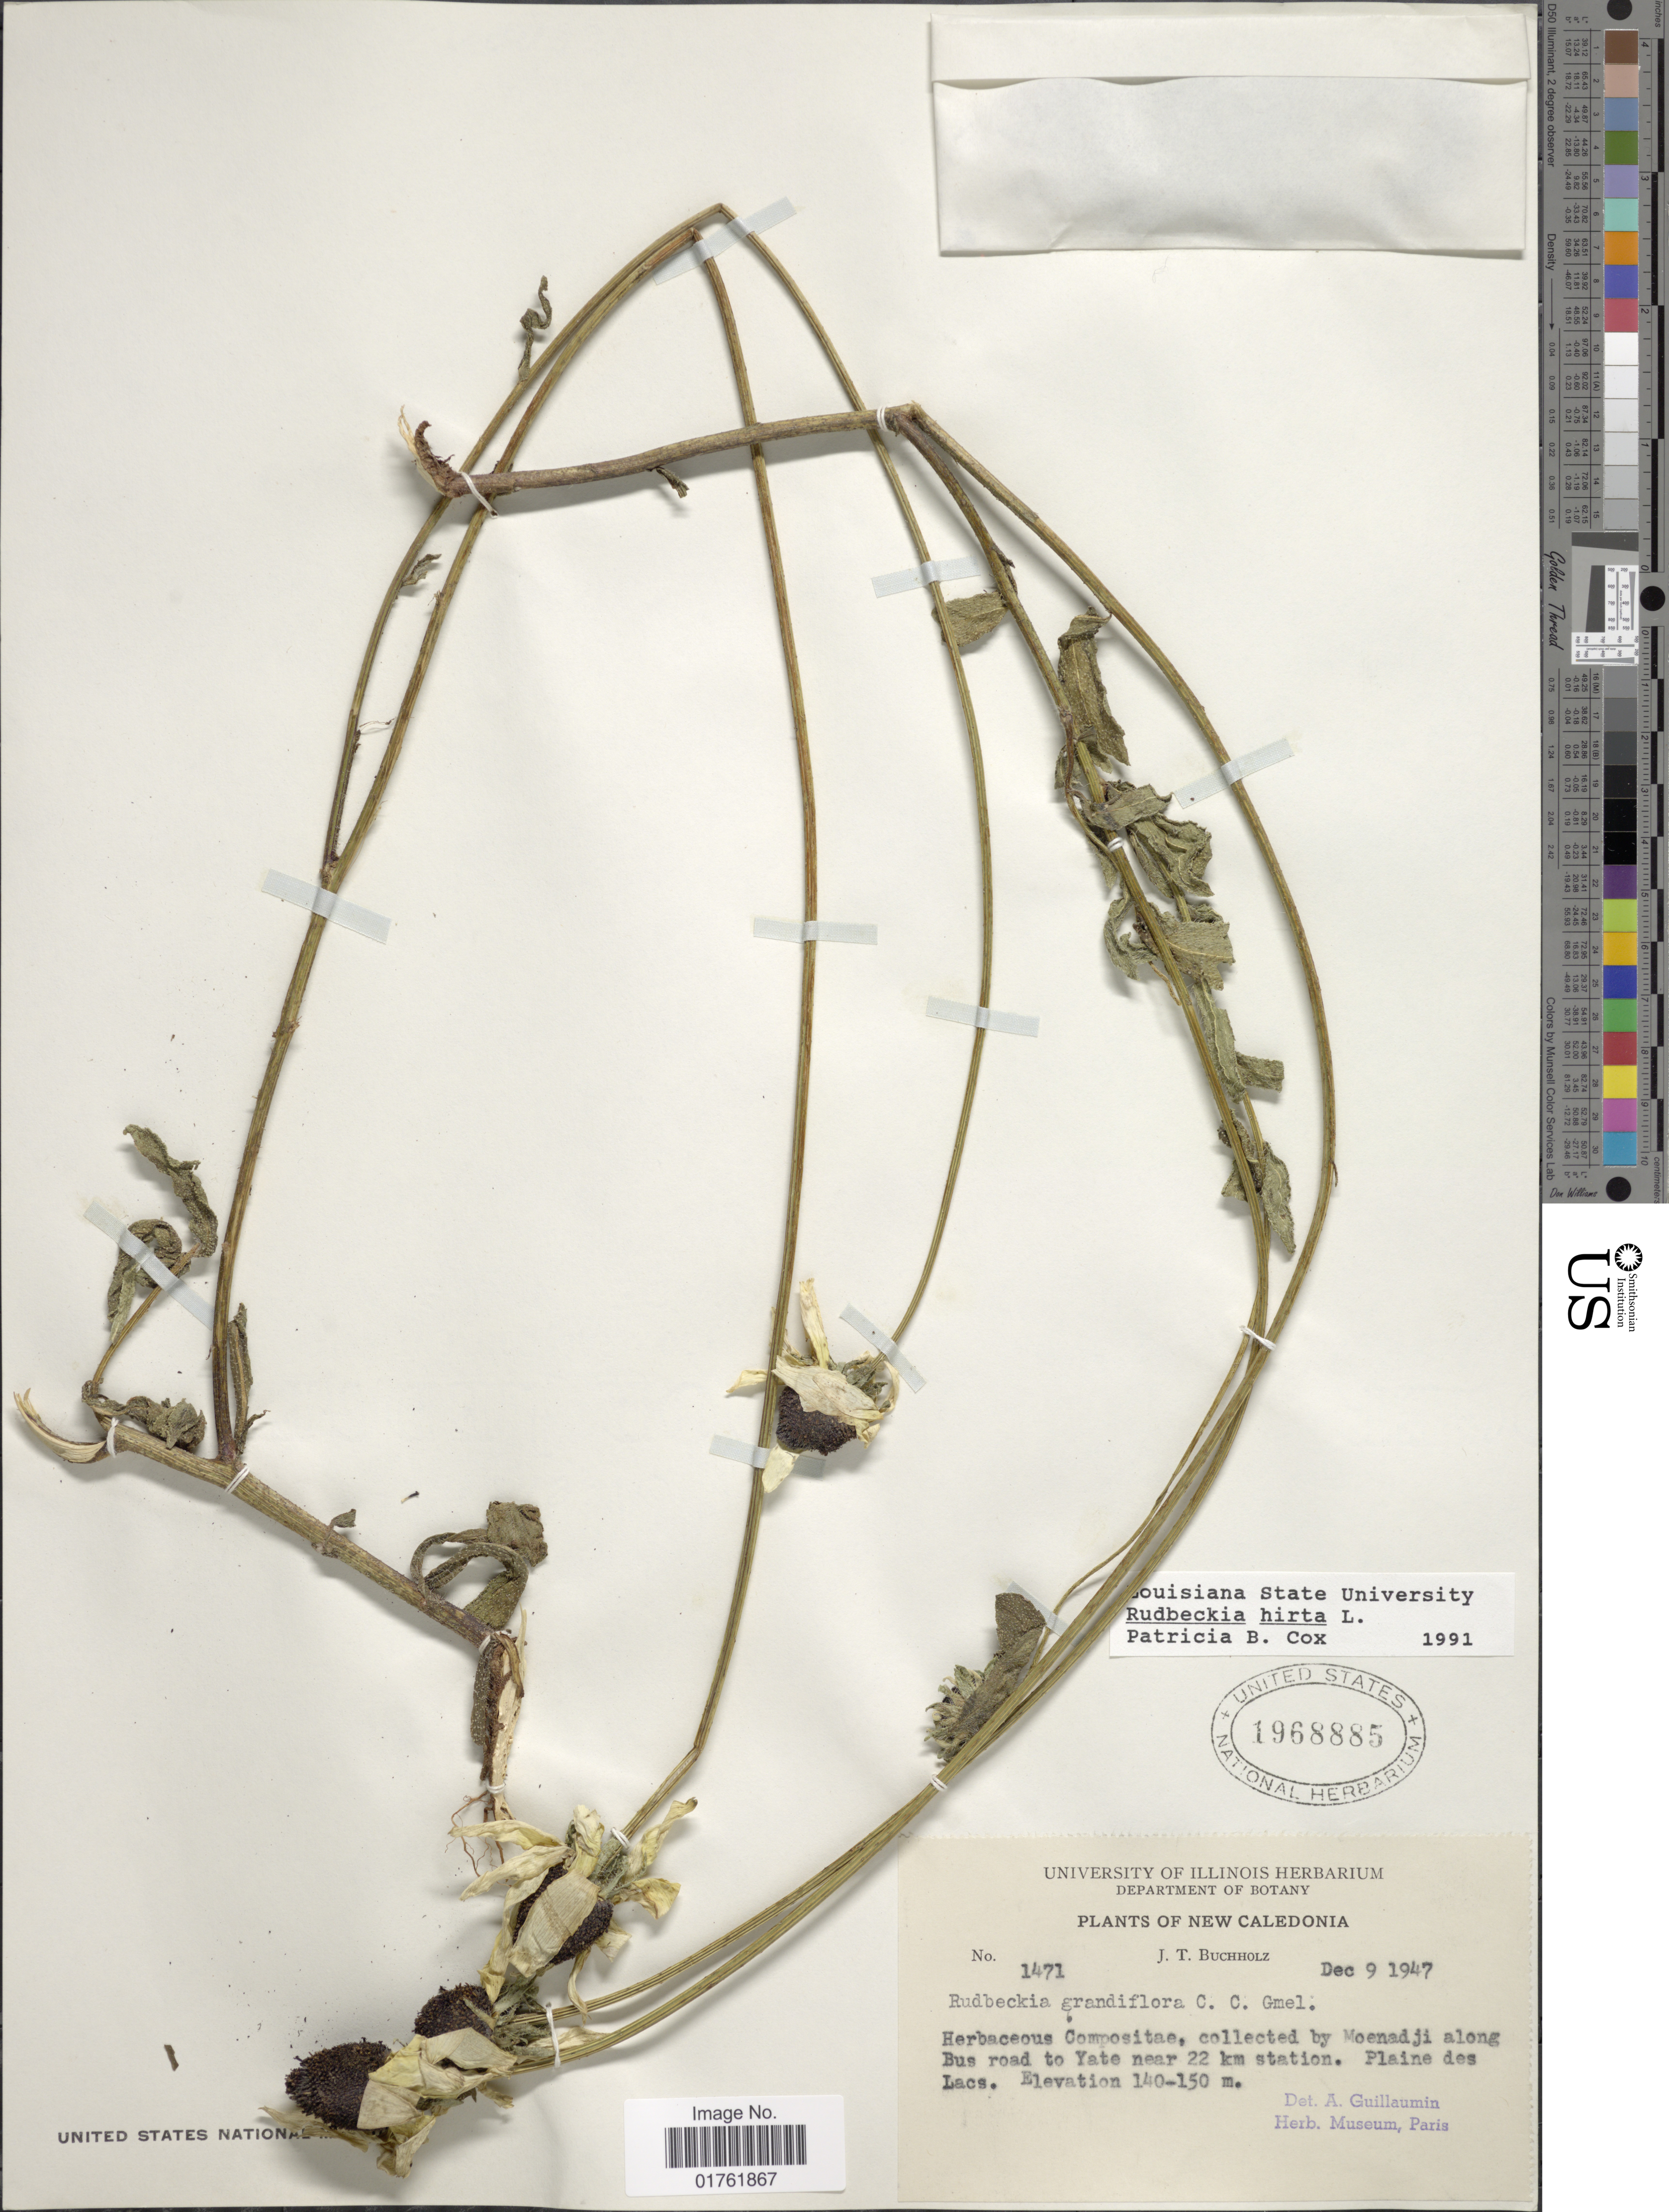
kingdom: Plantae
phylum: Tracheophyta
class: Magnoliopsida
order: Asterales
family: Asteraceae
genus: Rudbeckia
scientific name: Rudbeckia hirta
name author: L.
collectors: J. T. Buchholz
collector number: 1471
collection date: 1947-12-09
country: New Caledonia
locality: Moenadji along Bus road to Yate near 22 km station. Plaine des Lacs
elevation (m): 140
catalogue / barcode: US 1968885